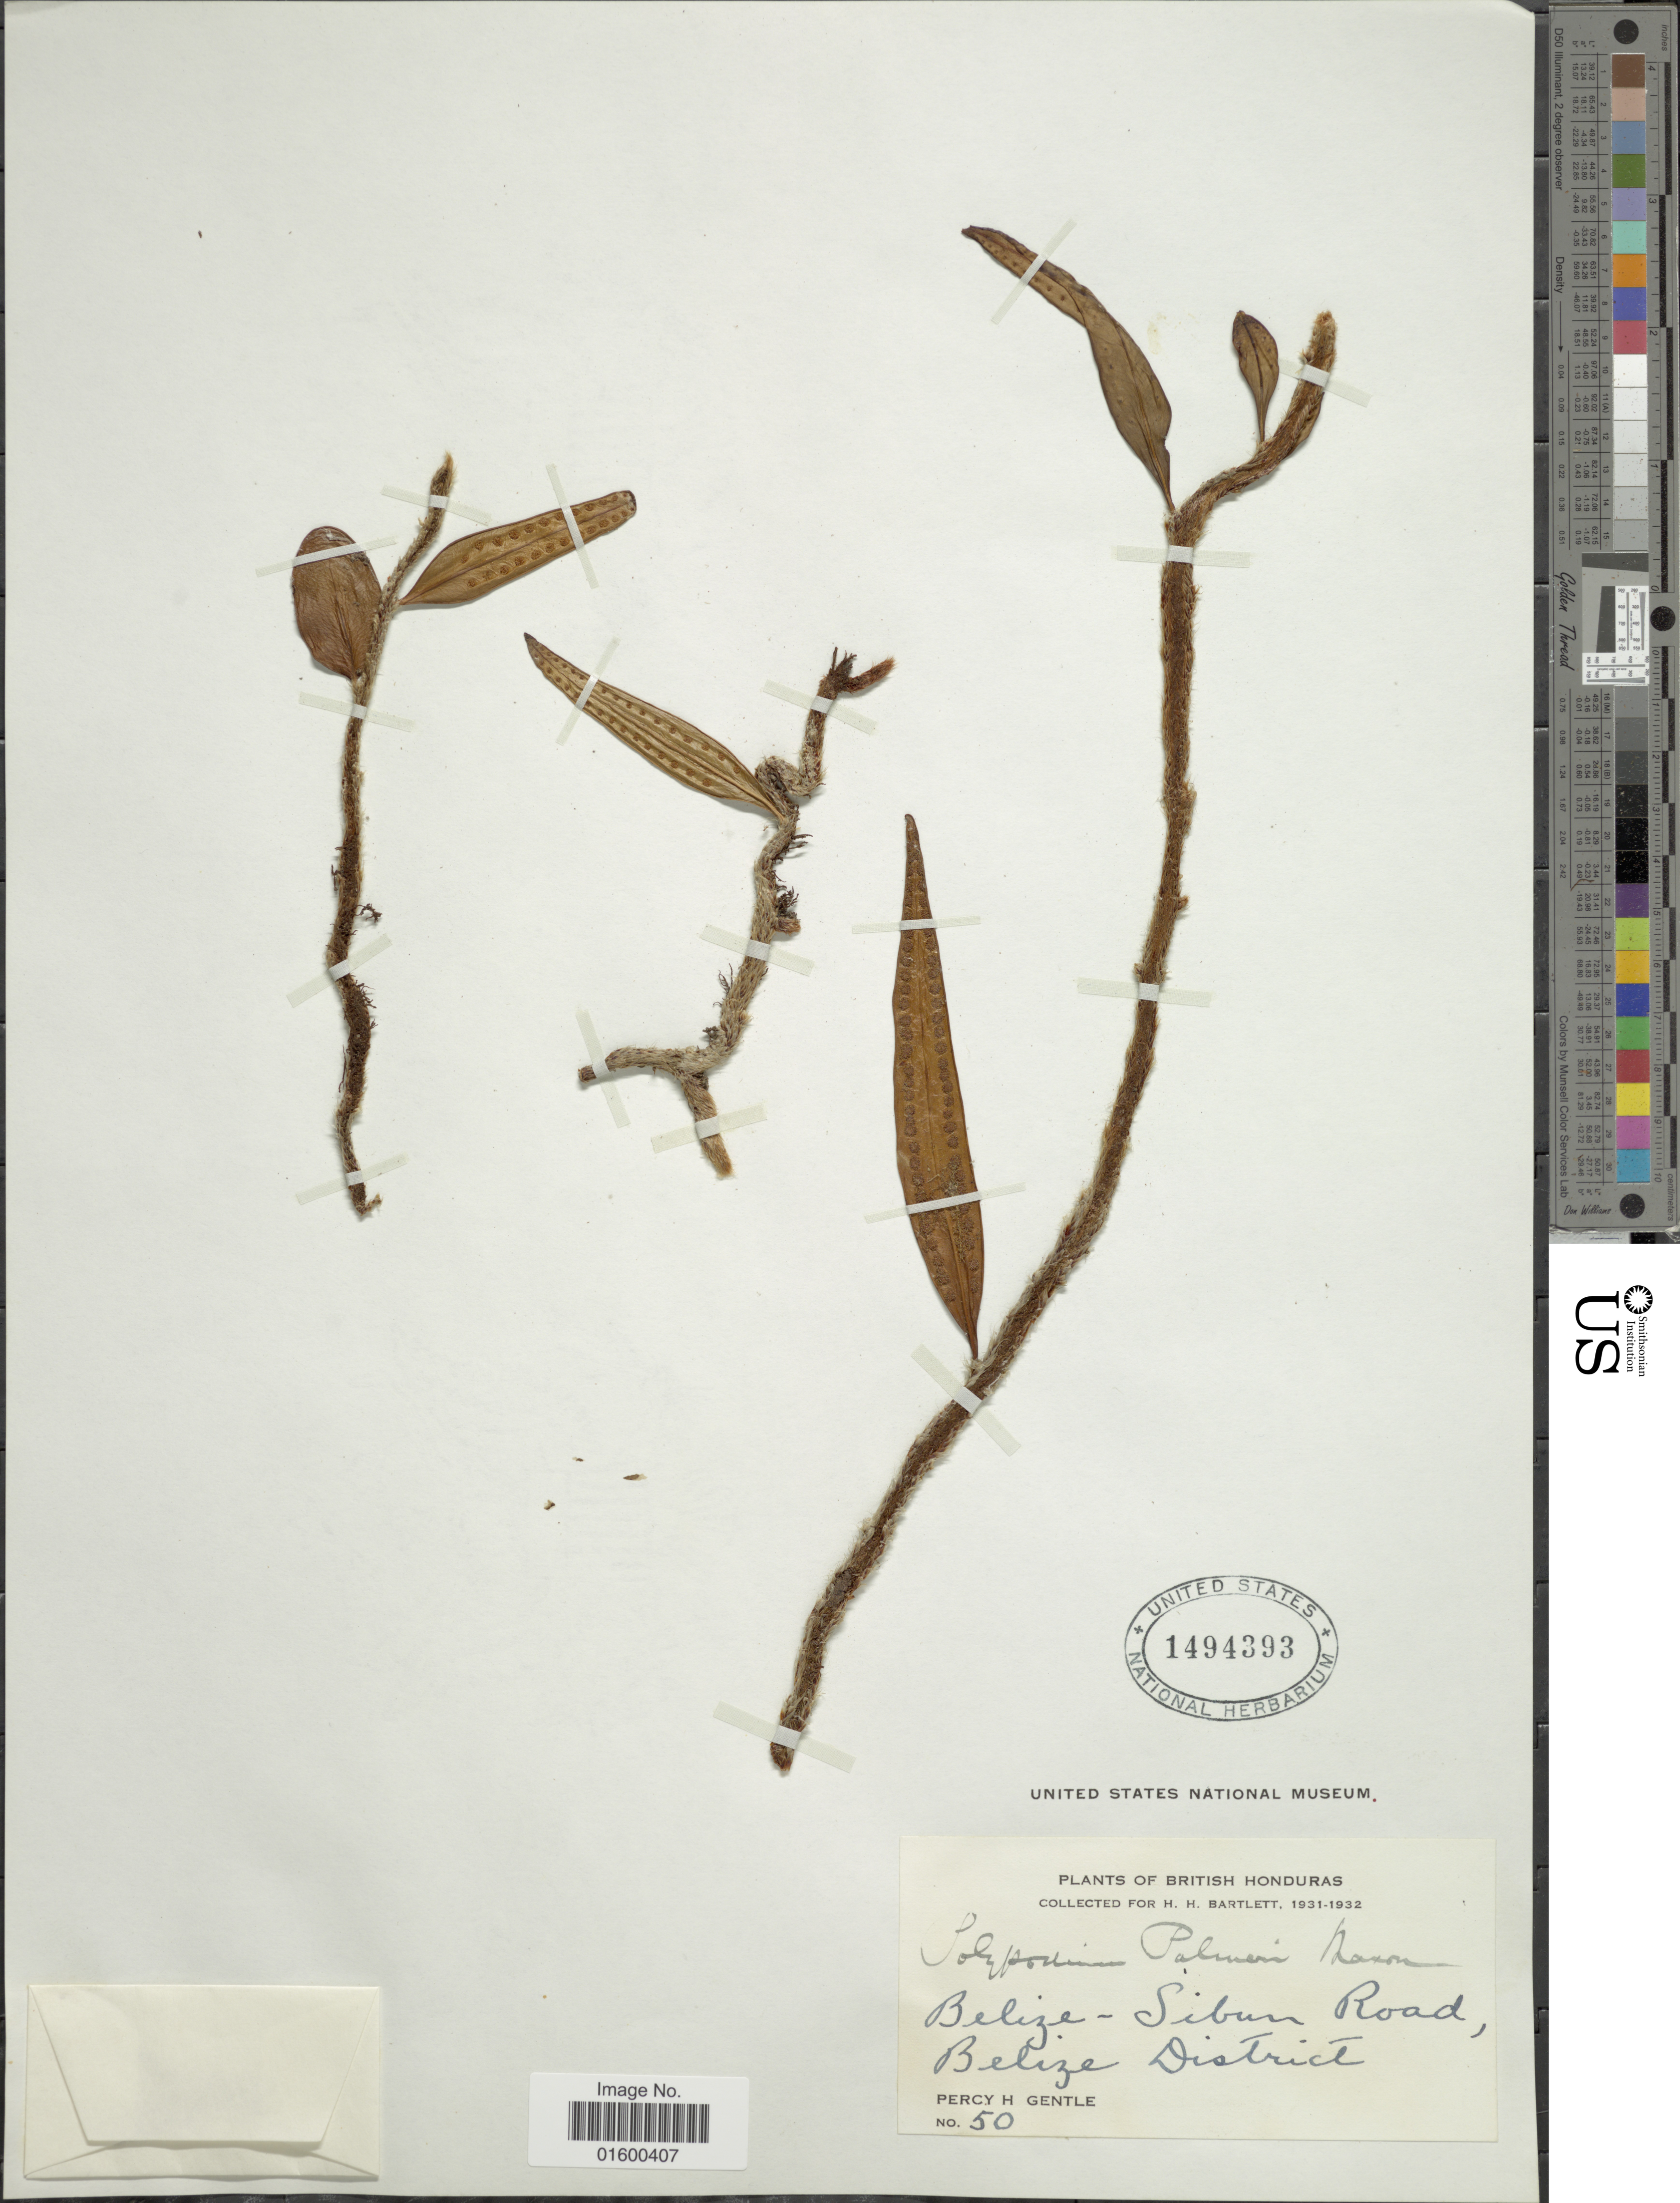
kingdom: Plantae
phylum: Tracheophyta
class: Polypodiopsida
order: Polypodiales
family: Polypodiaceae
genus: Microgramma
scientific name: Microgramma nitida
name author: (J. Sm.) A.R. Sm.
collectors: P. H. Gentle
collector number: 50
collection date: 1931/1932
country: Belize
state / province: Belize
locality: British Honduras, Belize-Sibun Road, Belize District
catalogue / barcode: US 1494393